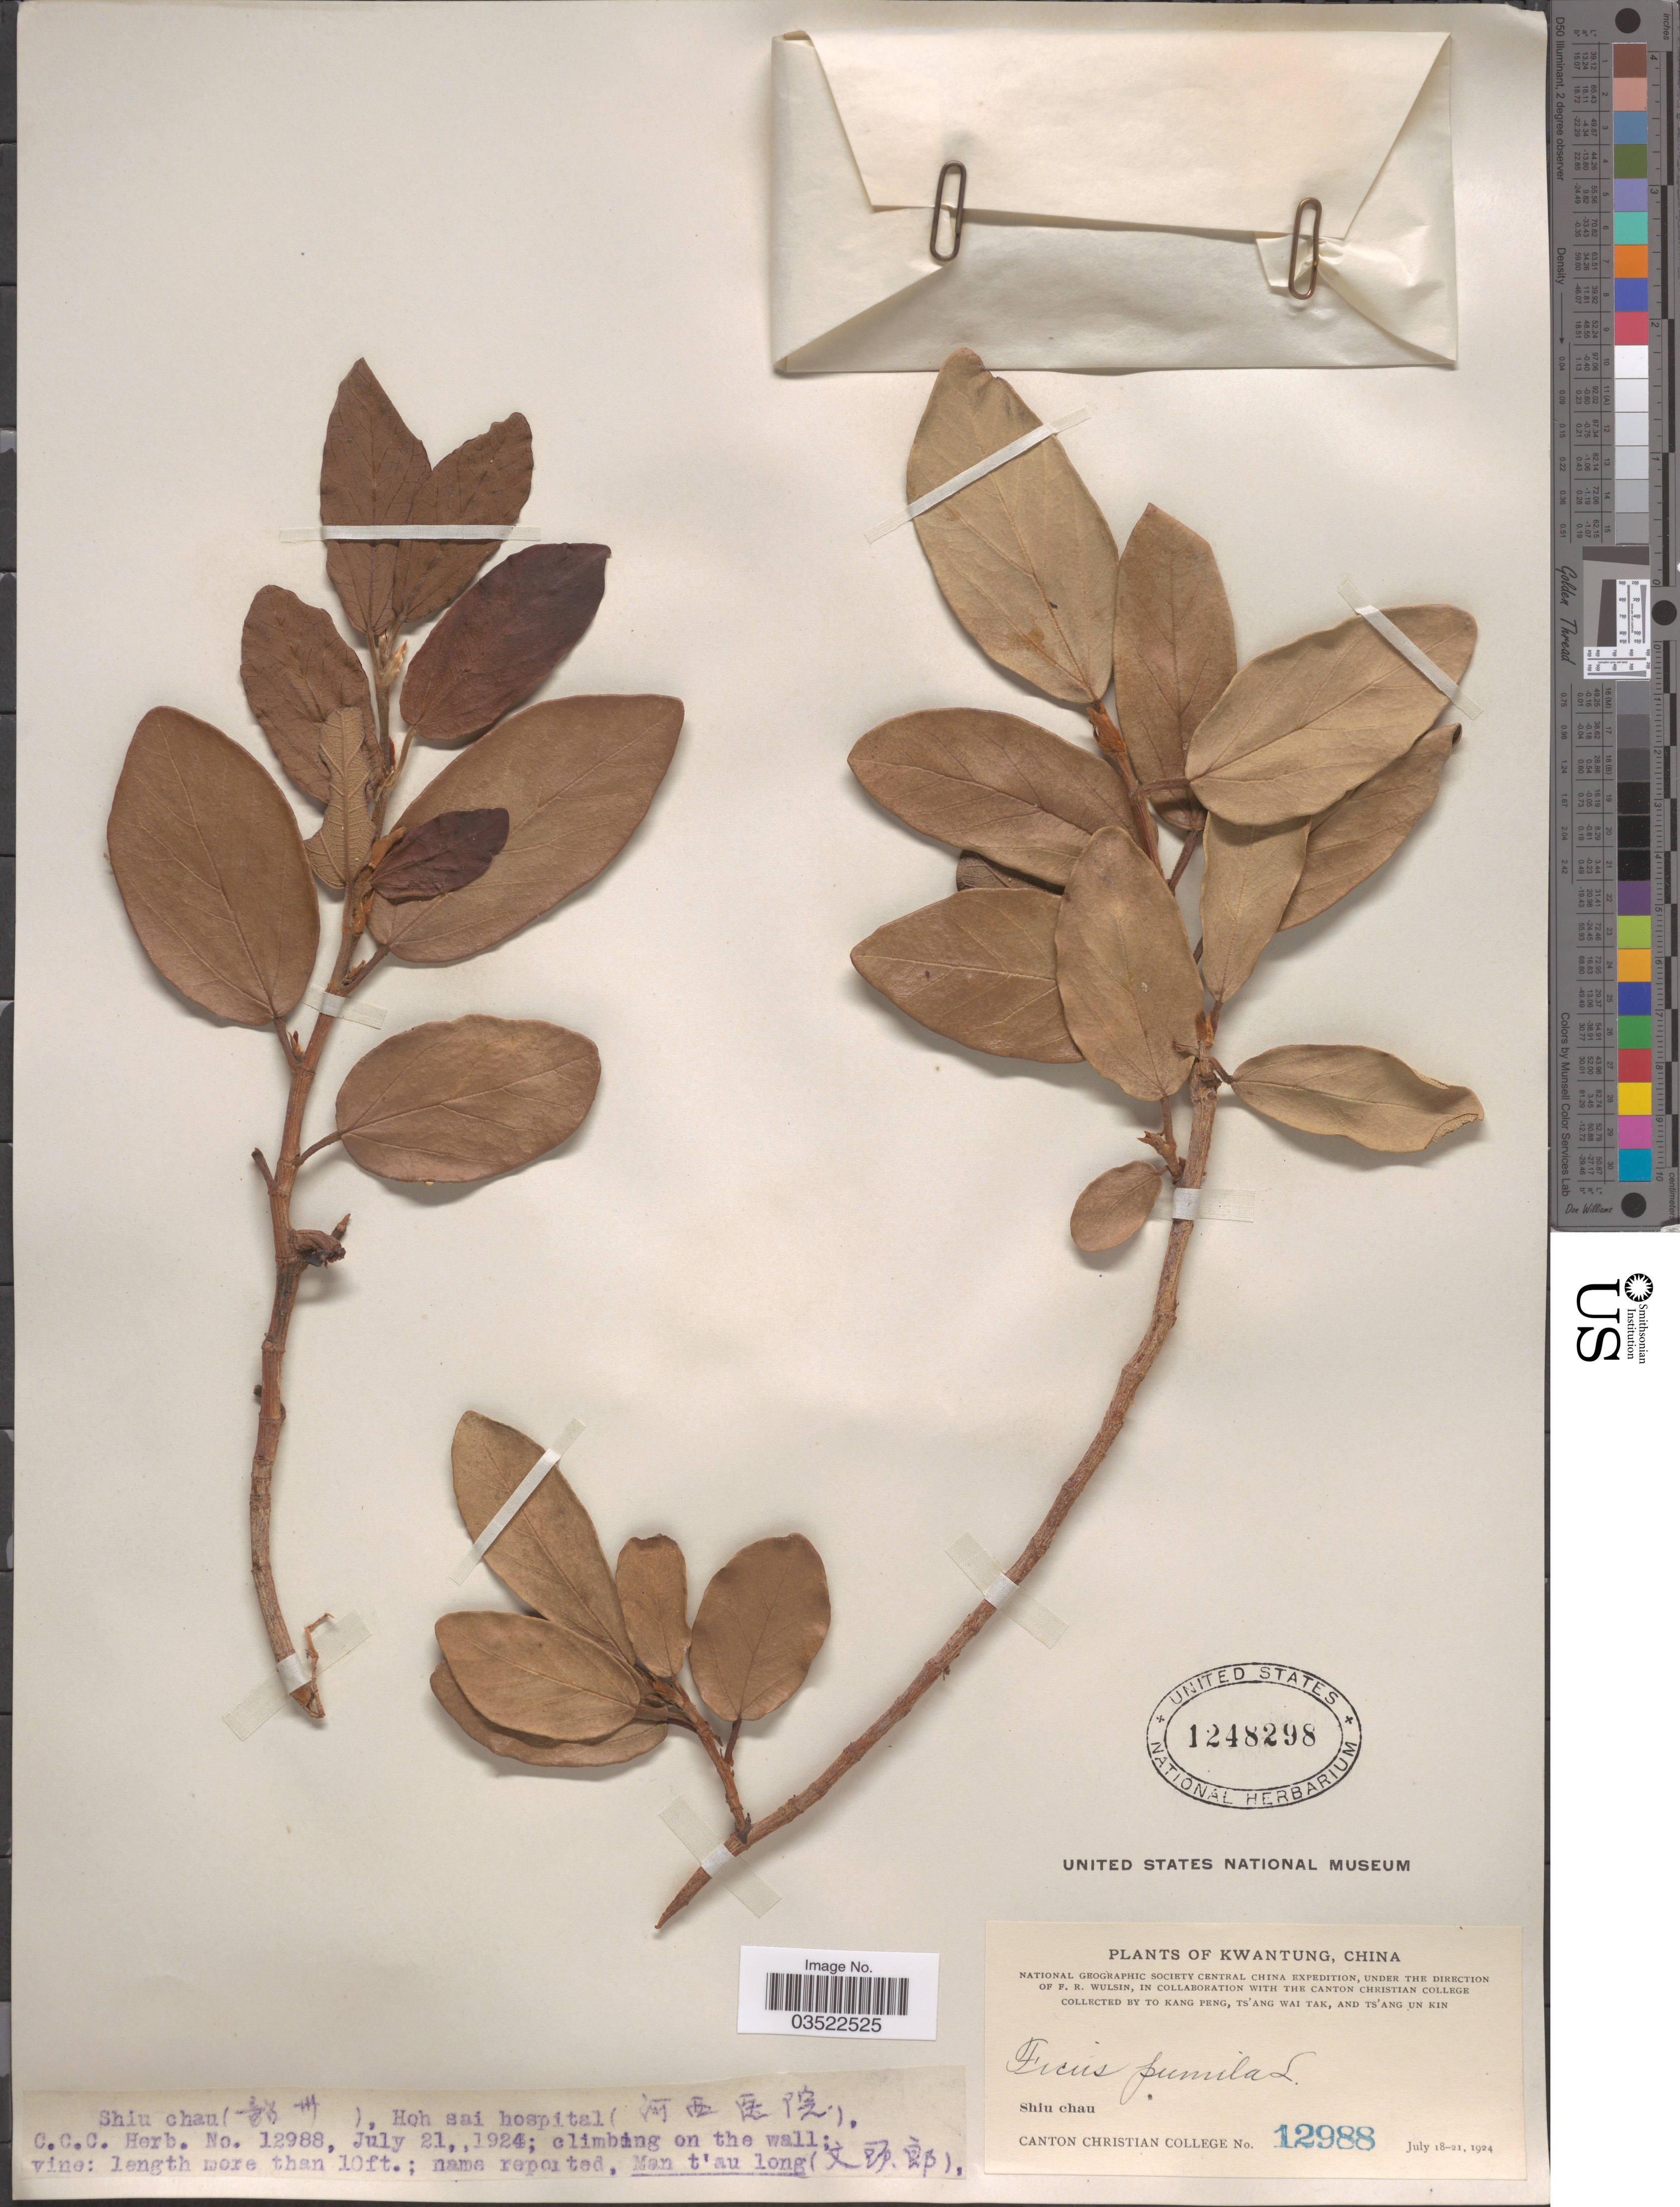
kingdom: Plantae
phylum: Tracheophyta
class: Magnoliopsida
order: Rosales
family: Moraceae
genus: Ficus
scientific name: Ficus pumila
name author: L.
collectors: To Kang P'eng, W. T. Tsang & Ts' Ang Un Kin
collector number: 12988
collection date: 1924-07-21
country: China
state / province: Guangdong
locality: Kwantung. Shiu chau. (X), Hoh sai hospital (X).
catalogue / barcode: US 1248298